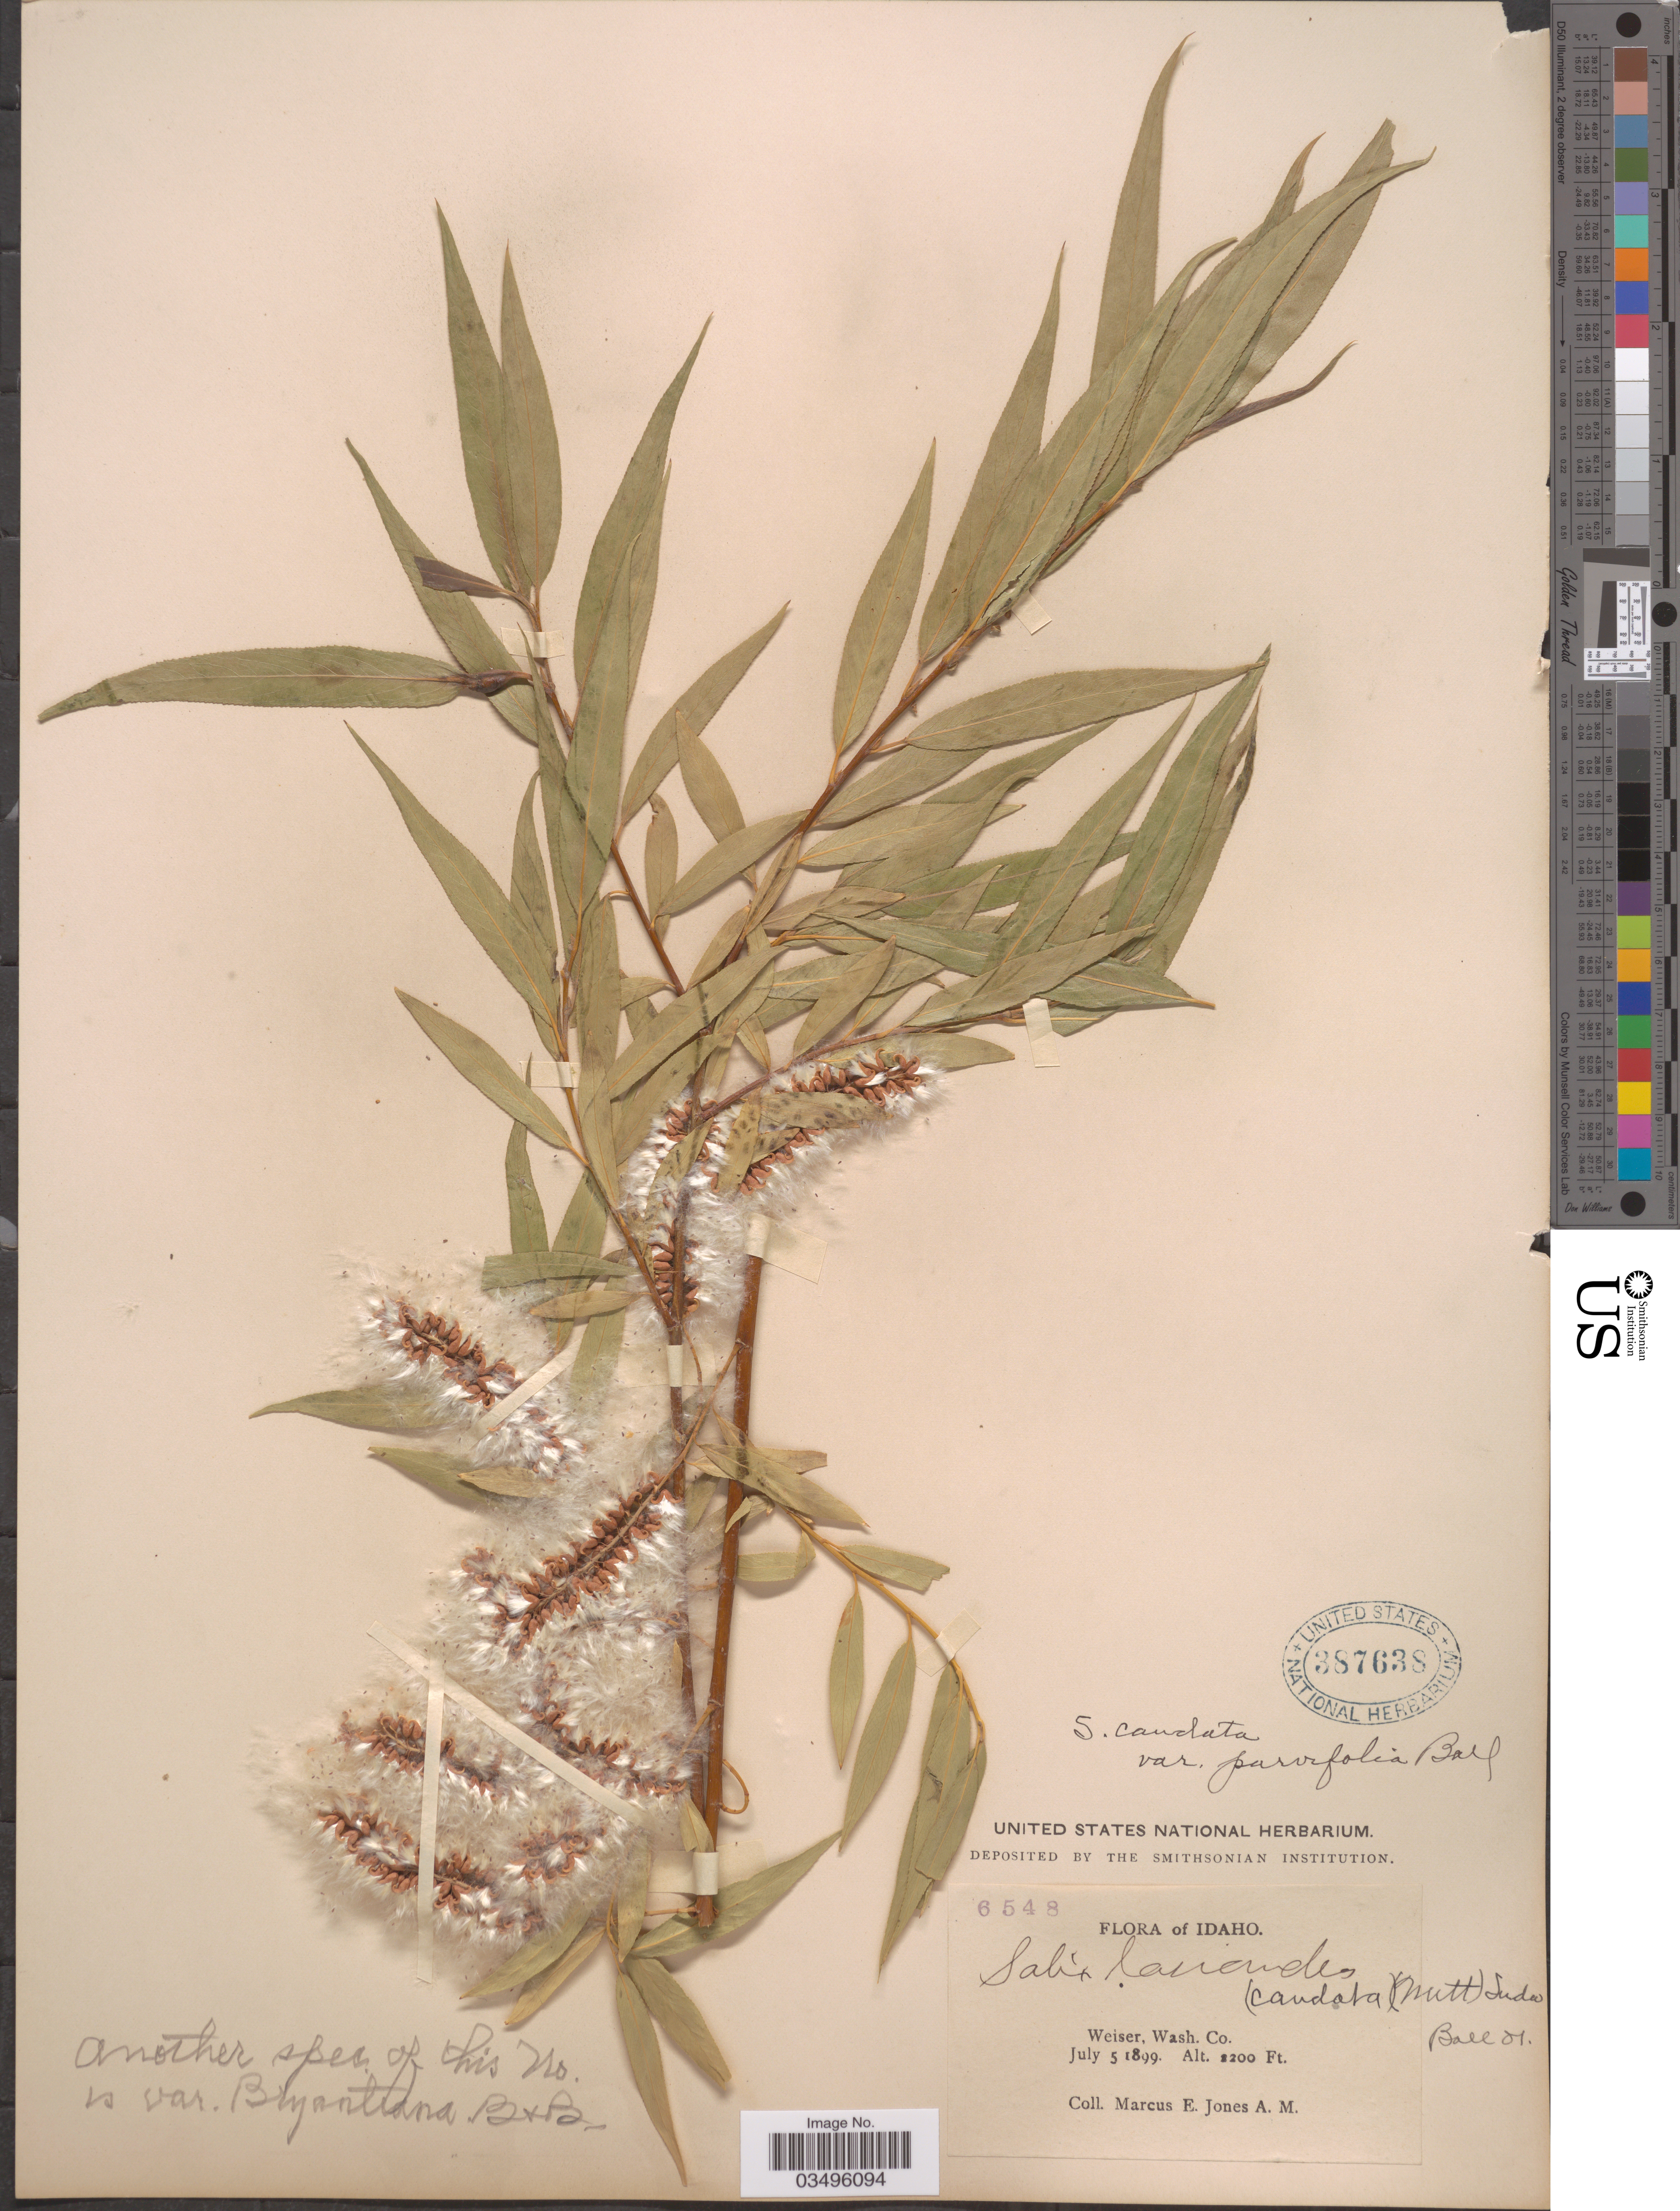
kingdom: Plantae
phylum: Tracheophyta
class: Magnoliopsida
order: Malpighiales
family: Salicaceae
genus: Salix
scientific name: Salix caudata var. parvifolia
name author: C.R. Ball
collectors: M. E. Jones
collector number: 6548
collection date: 1899-07-05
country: United States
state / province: Idaho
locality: Weiser, Wash. Co.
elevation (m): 366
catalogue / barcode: US 387638